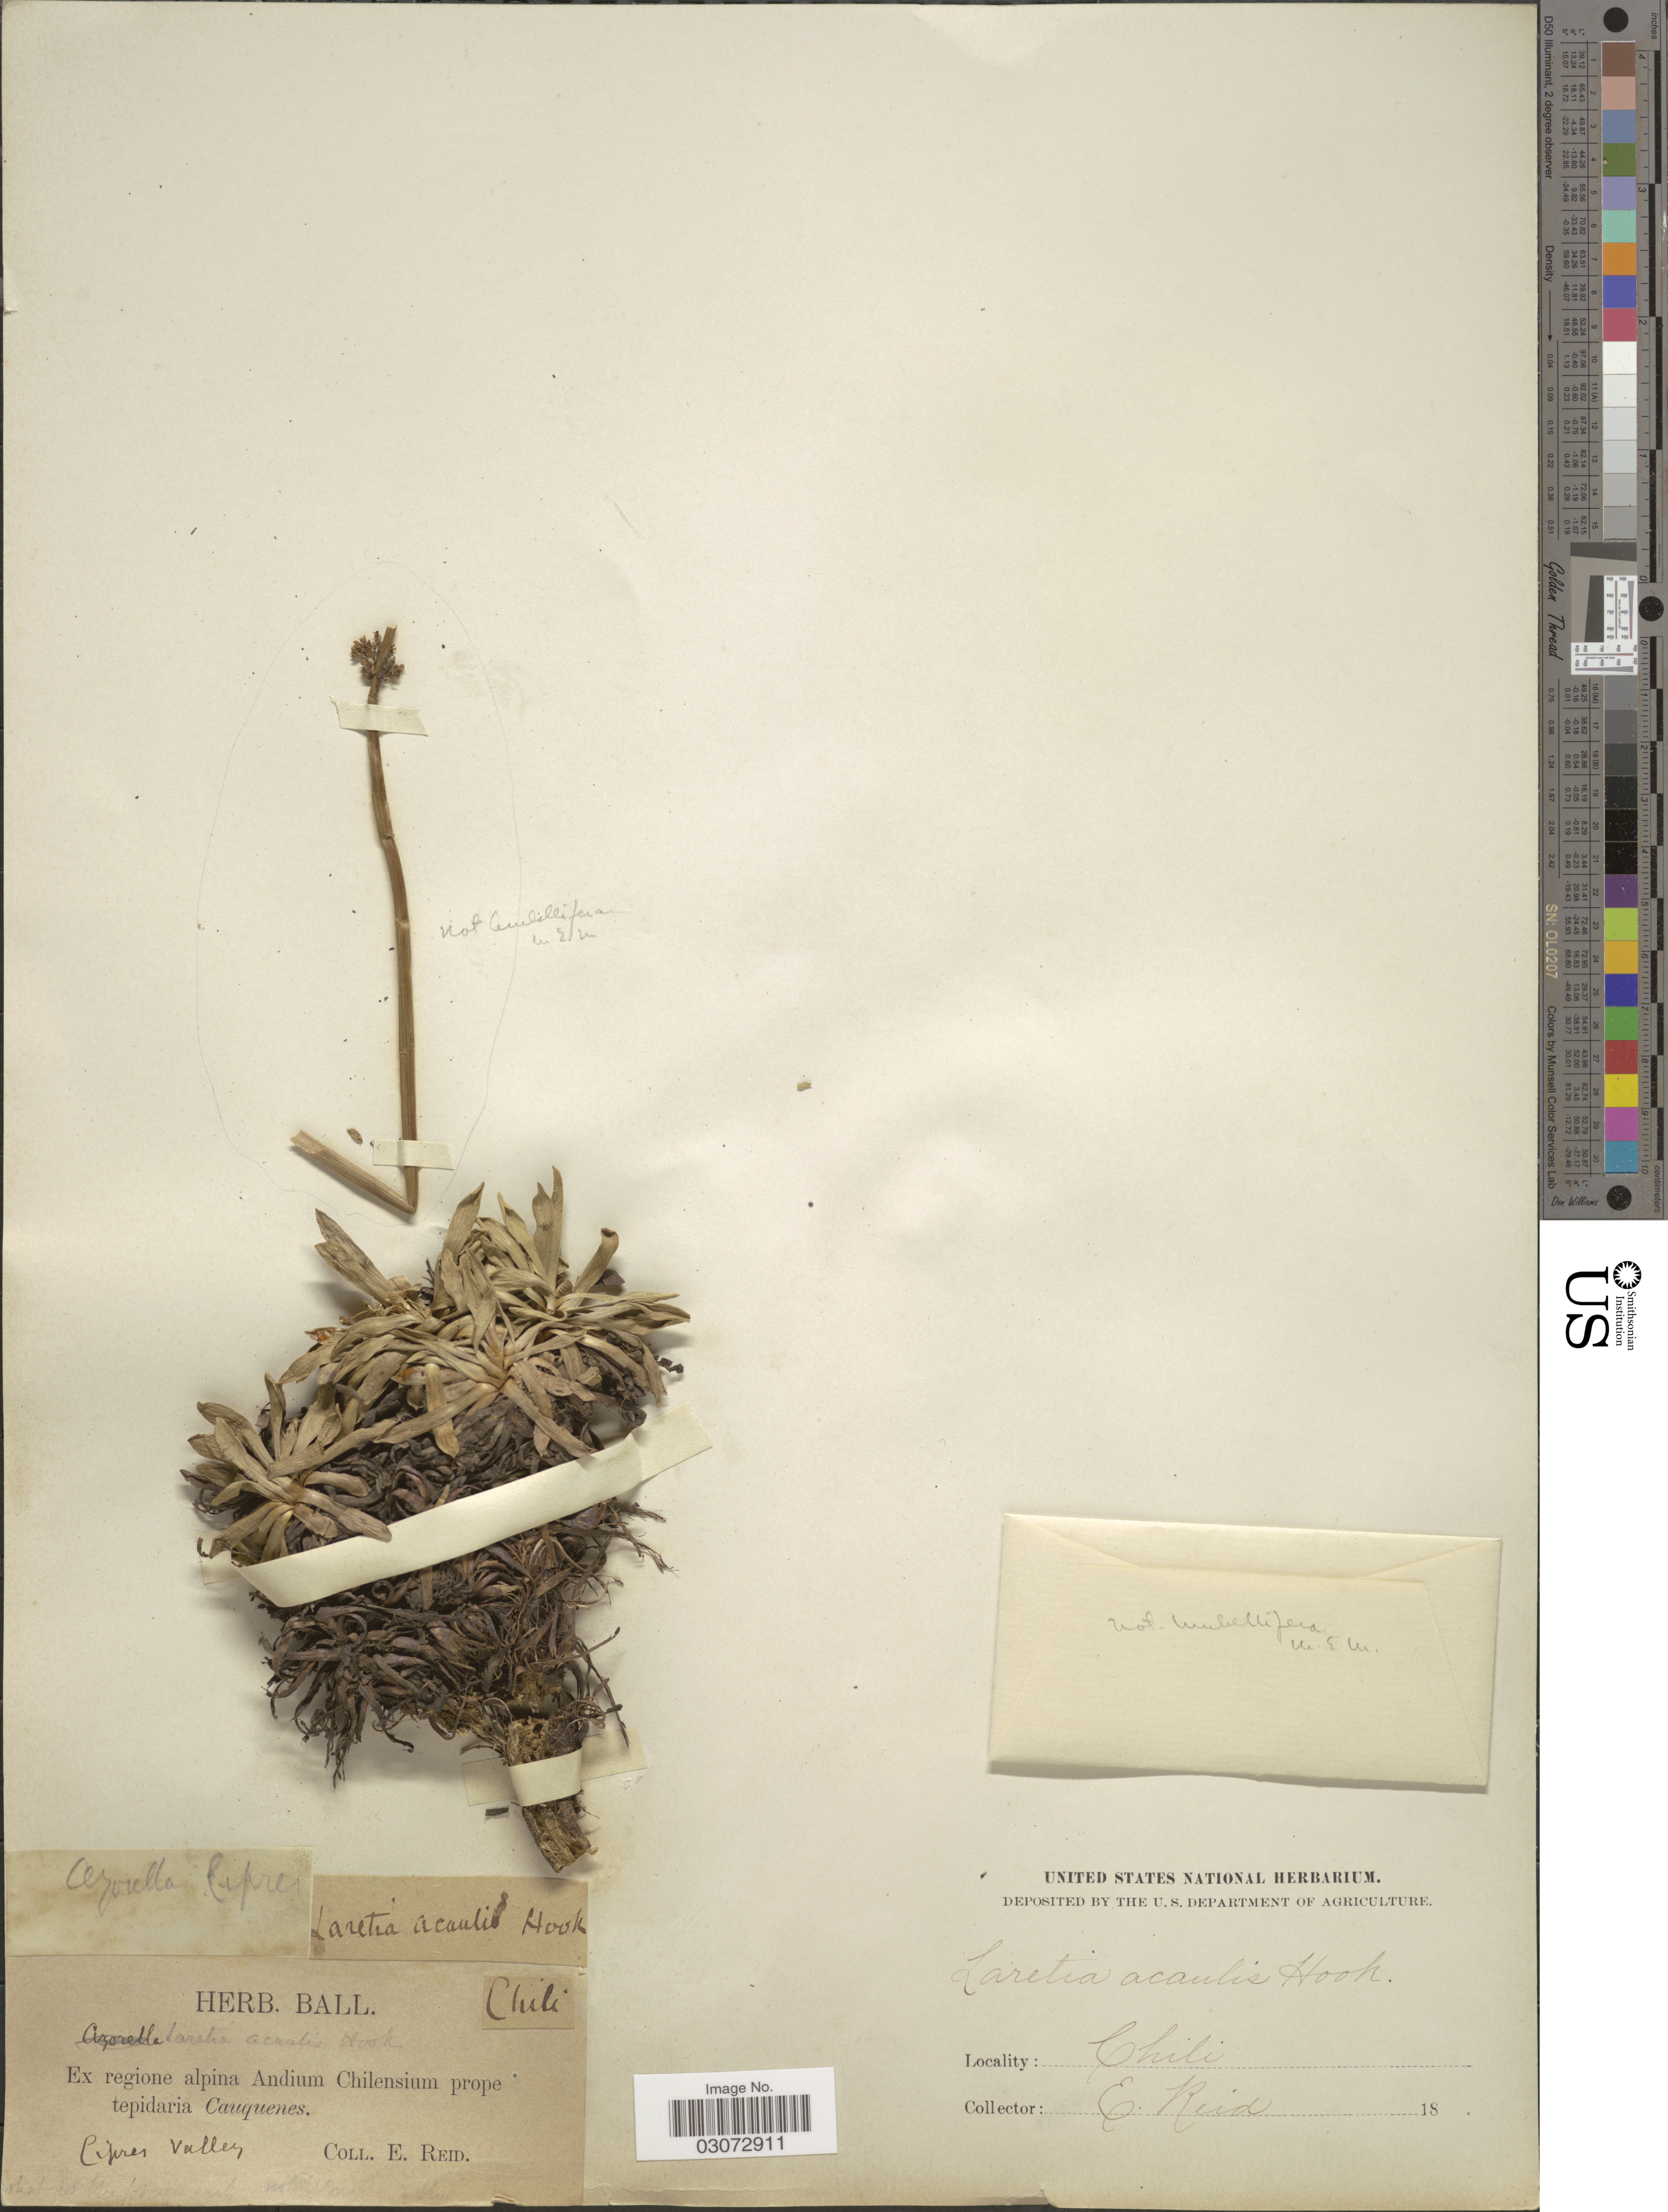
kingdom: Plantae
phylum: Tracheophyta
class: Magnoliopsida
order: Apiales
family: Apiaceae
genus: Laretia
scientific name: Laretia acaulis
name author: (Cav.) Gillies & Hook.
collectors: E. Reid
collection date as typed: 18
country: Chile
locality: Ex regione alpina Andium Chilensium prope tepidaria Cauquenes. Cipres Valley.